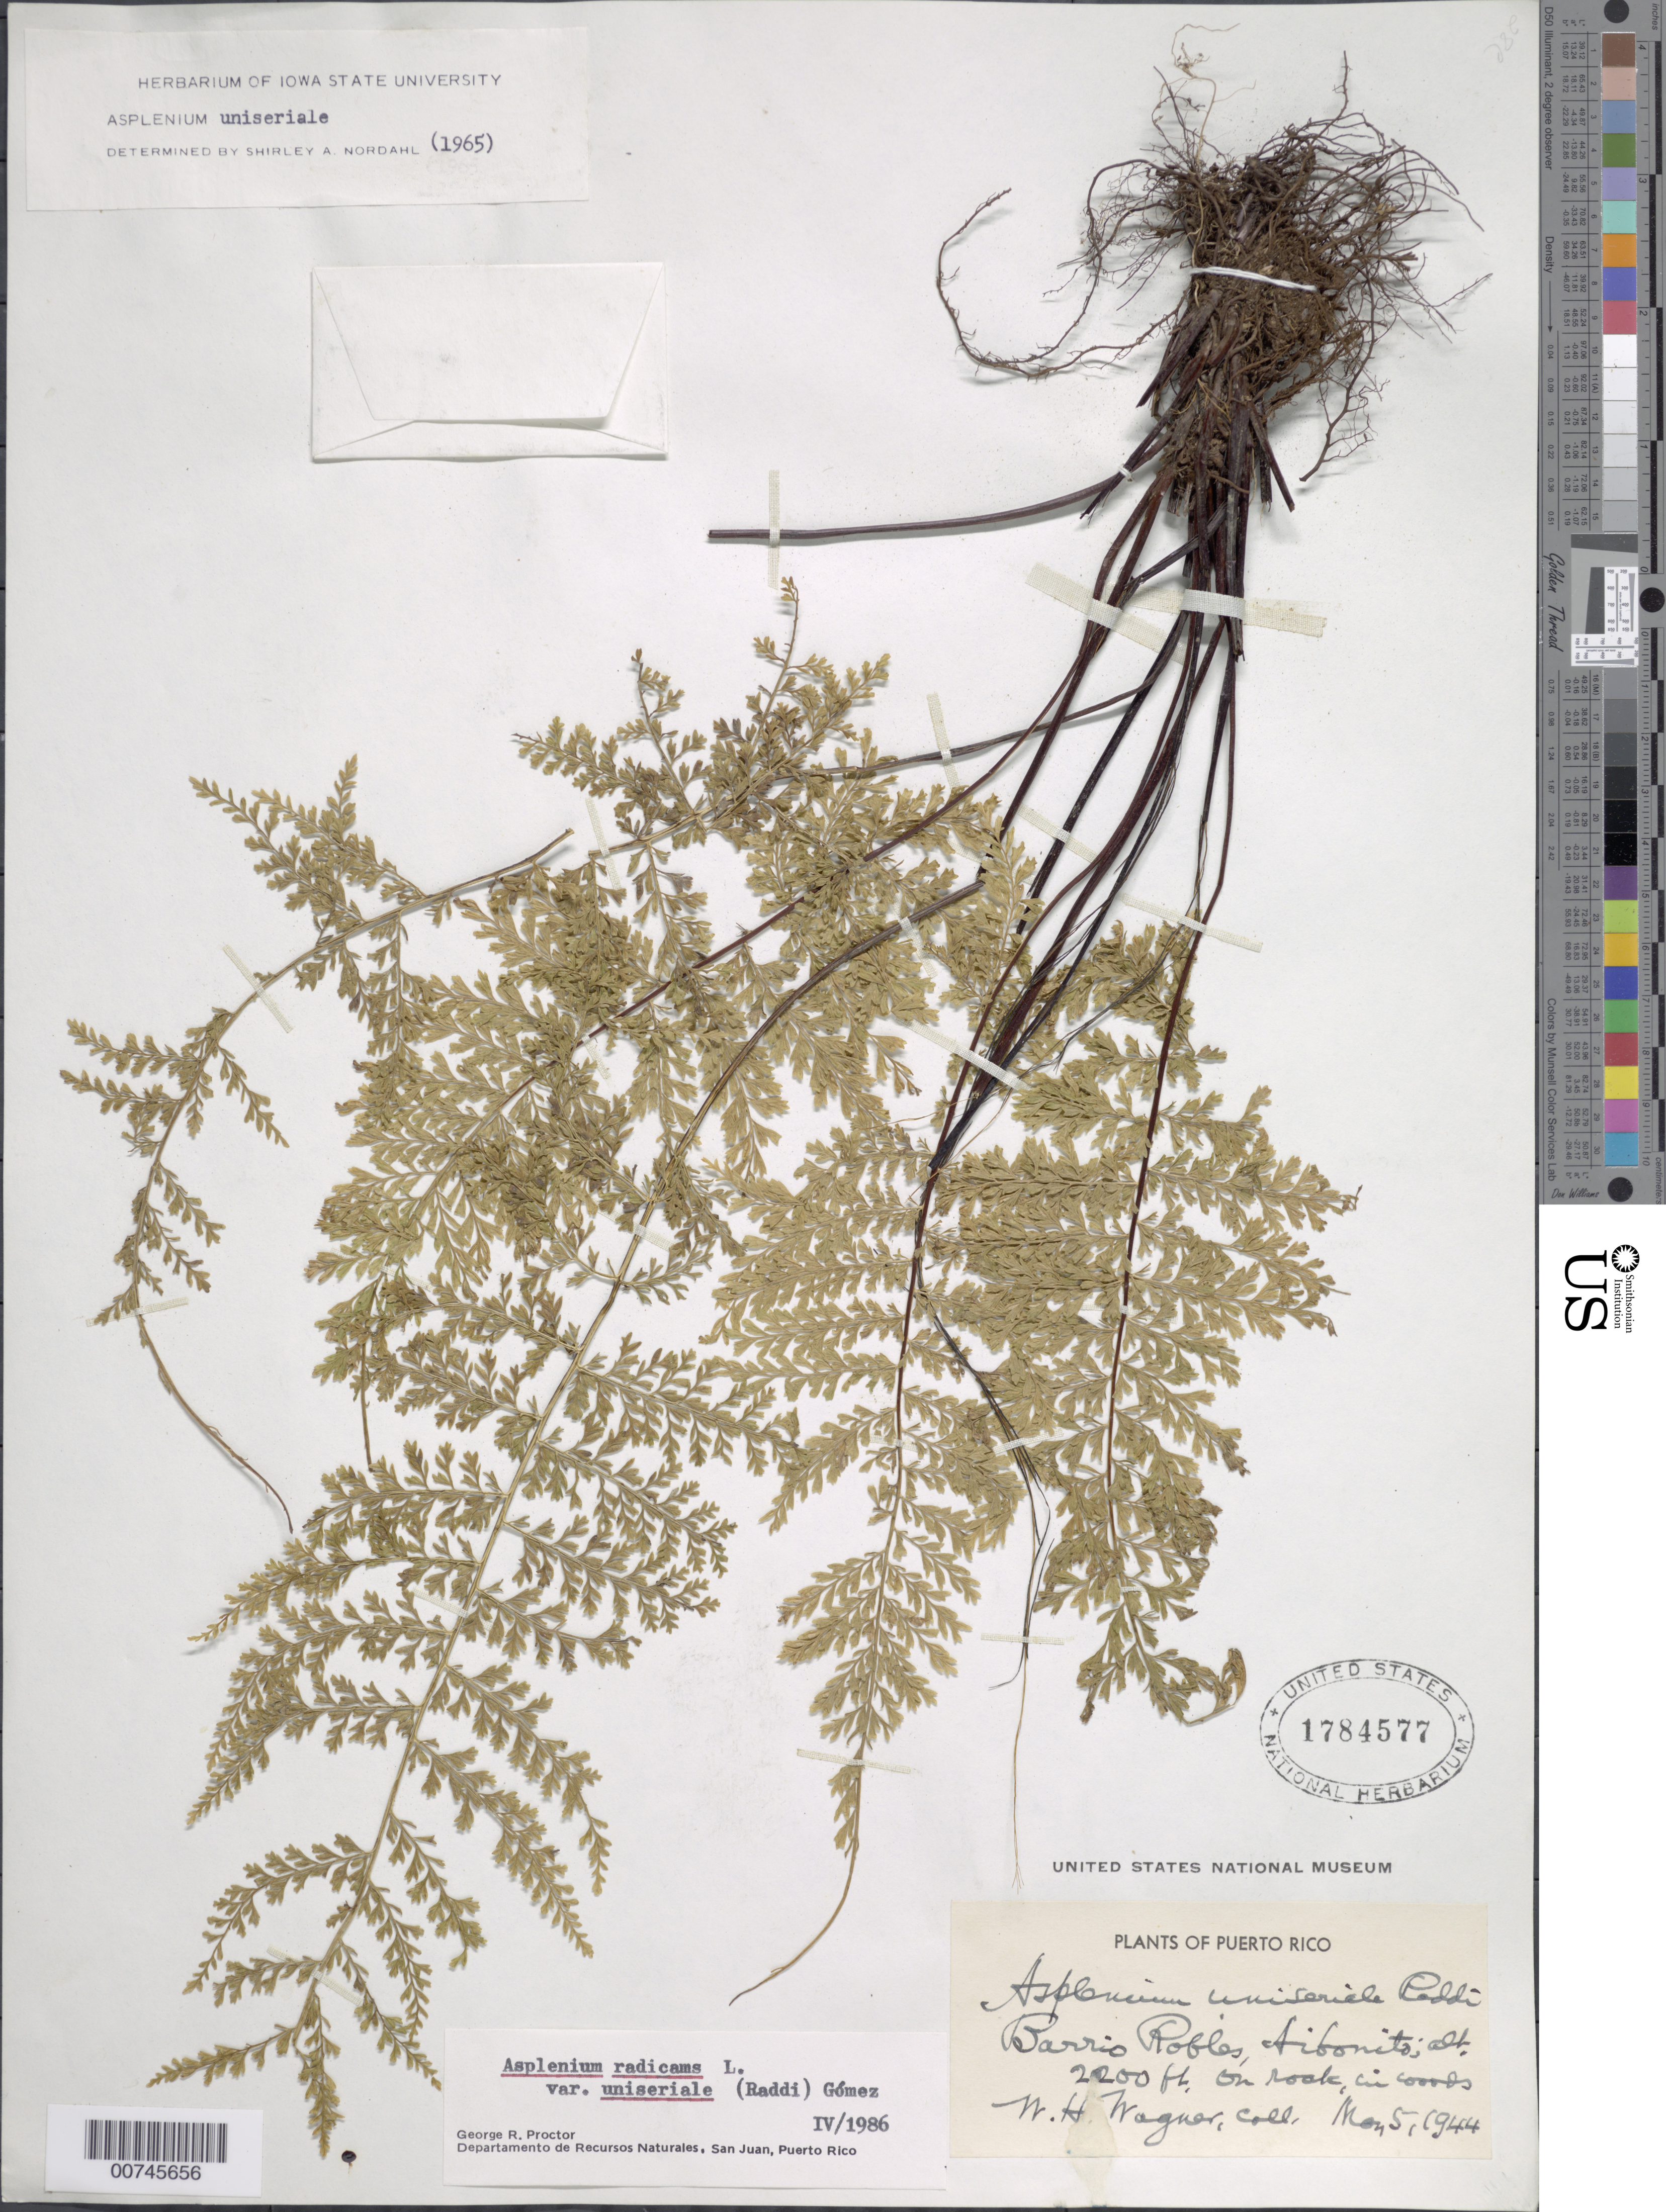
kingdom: Plantae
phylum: Tracheophyta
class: Polypodiopsida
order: Polypodiales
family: Aspleniaceae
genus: Asplenium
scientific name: Asplenium radicans var. uniserale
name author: (Raddi) L.D. Gómez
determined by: Proctor, G. R.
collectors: W. H. Wagner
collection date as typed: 05 May 1944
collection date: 1944-05-05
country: Puerto Rico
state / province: Abonito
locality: Barrio Robles, Aibonito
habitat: On rock, in woods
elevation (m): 671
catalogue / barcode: US 1784577